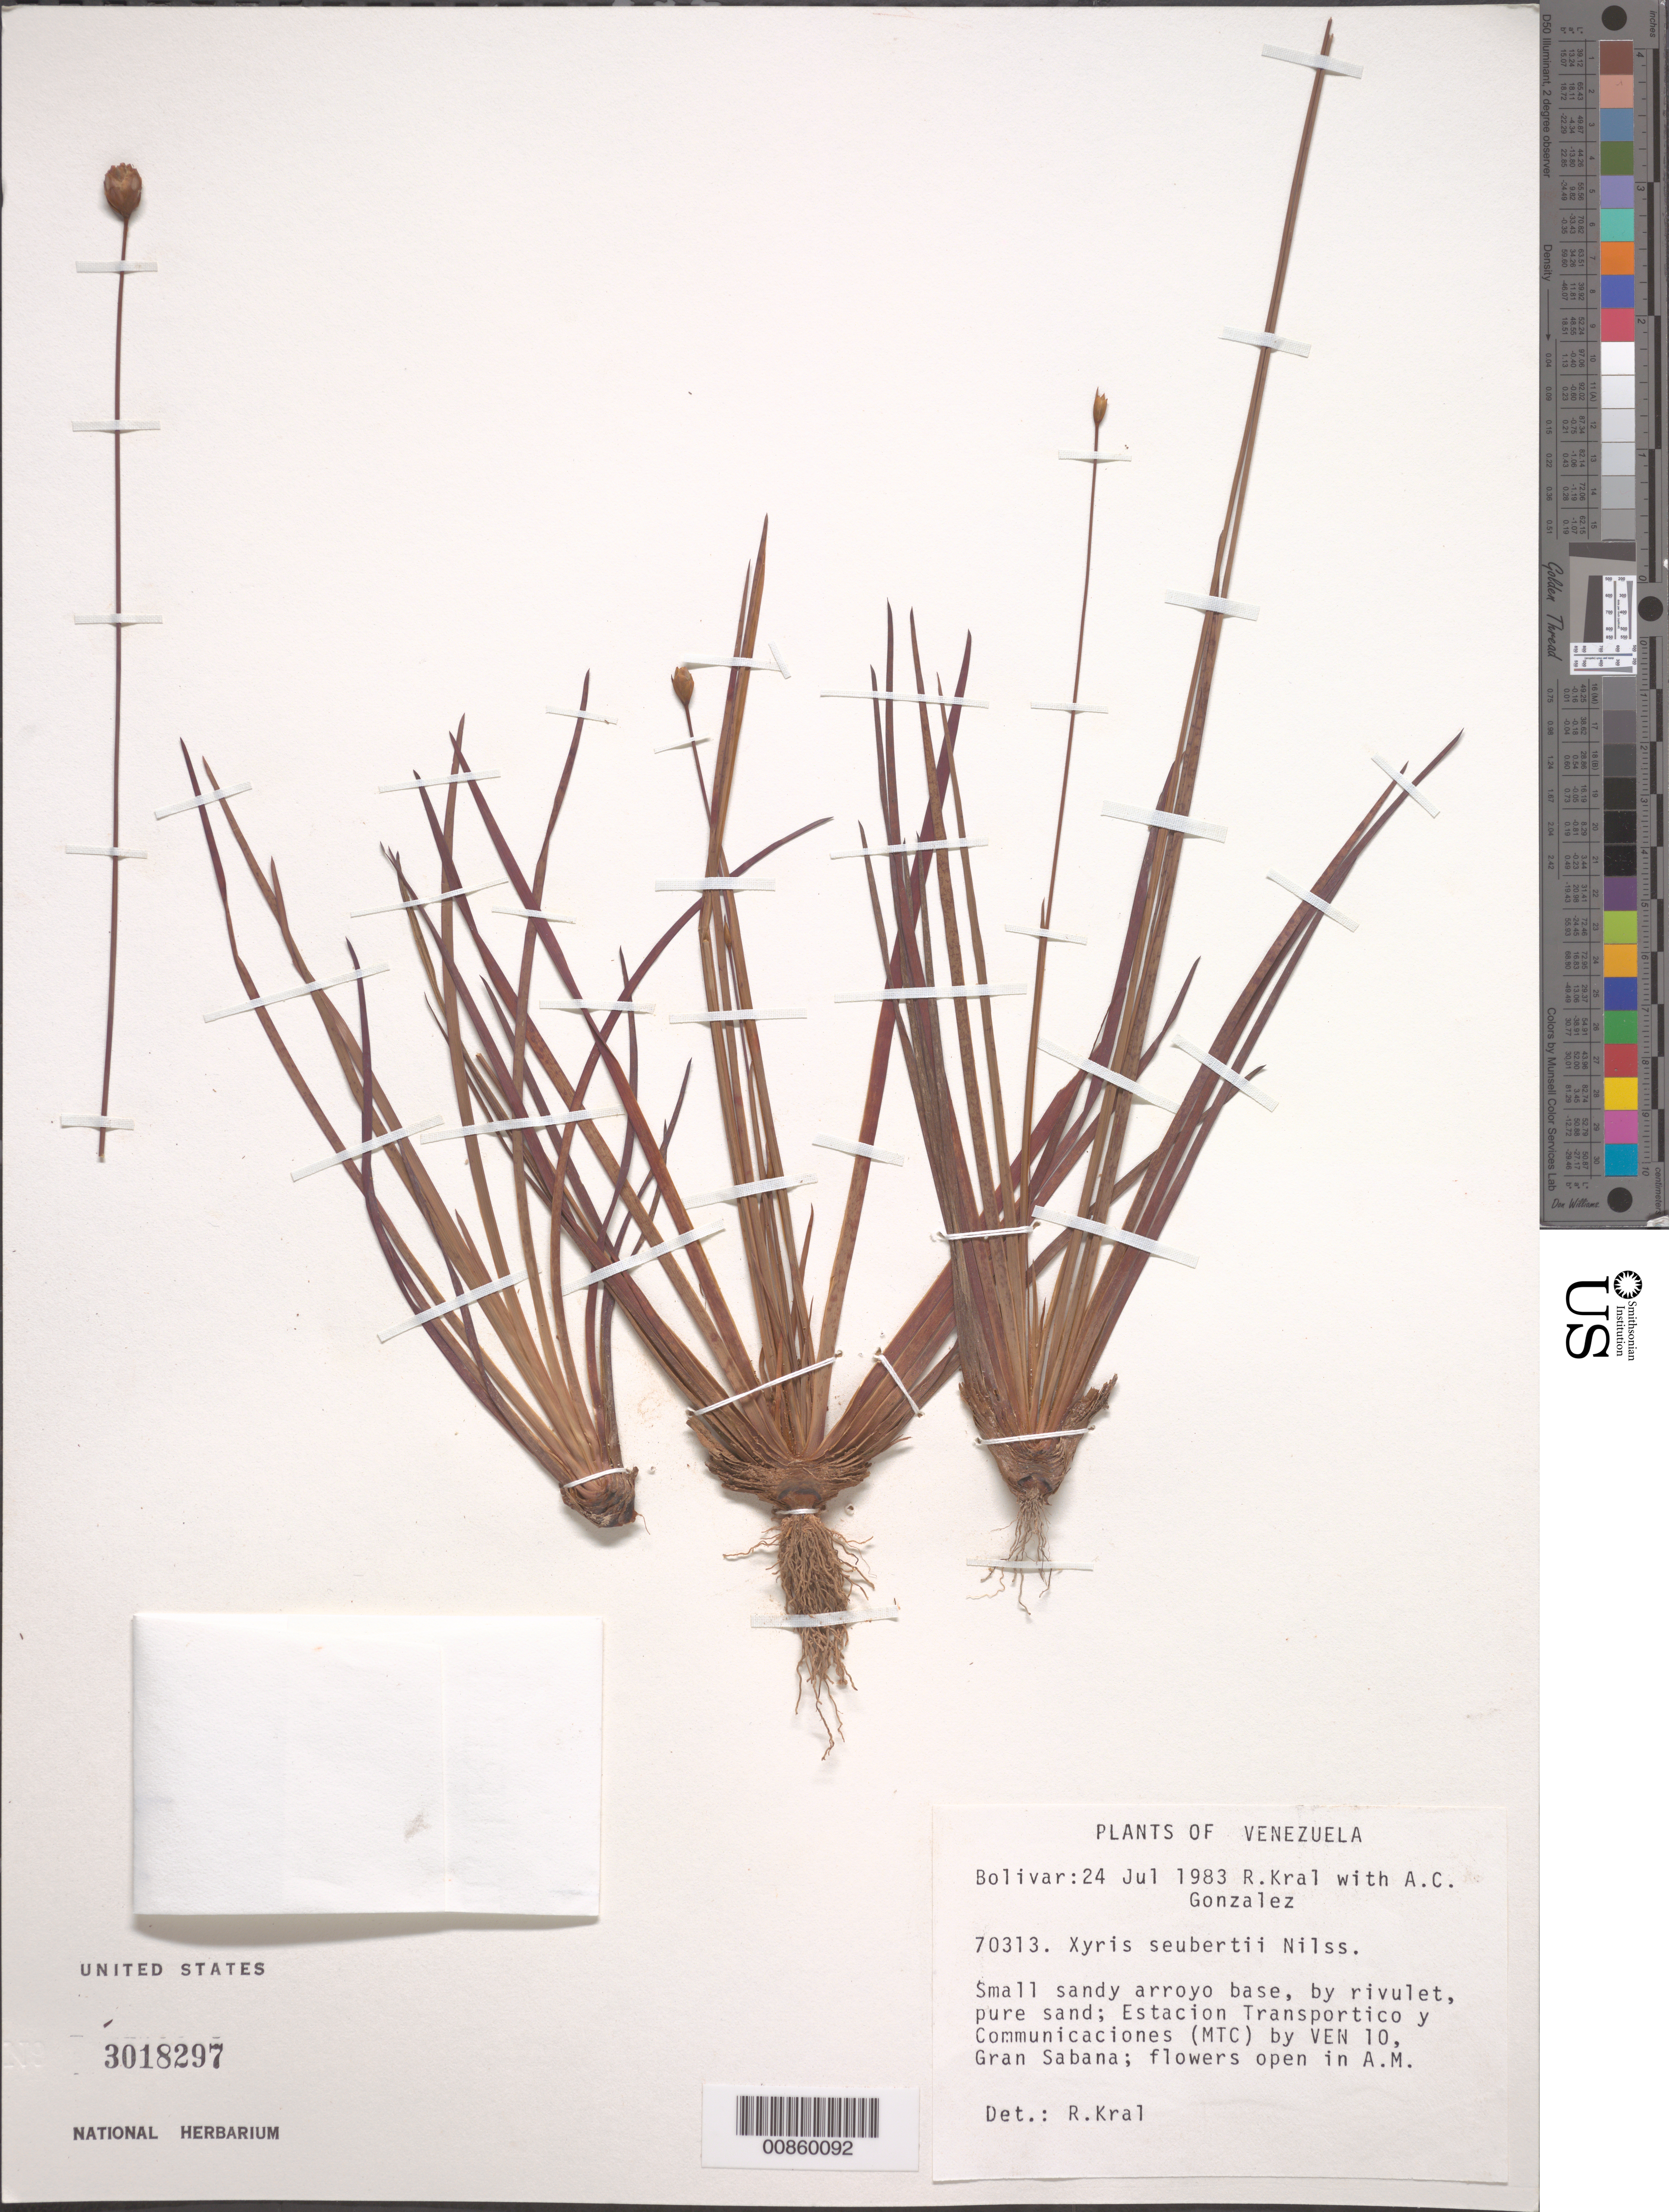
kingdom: Plantae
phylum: Tracheophyta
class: Liliopsida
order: Poales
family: Xyridaceae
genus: Xyris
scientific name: Xyris seubertii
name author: L.A. Nilsson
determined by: Kral, Robert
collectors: R. Kral & A. C. González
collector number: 70313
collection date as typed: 24-Jul-83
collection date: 1983-07-24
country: Venezuela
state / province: Bolívar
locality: Gran Sabana, Estacion Transportico y Communicaciones (MTC) by Ven 10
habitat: Small sandy arroyo base; by rivulet; pure sand.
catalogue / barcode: US 3018297